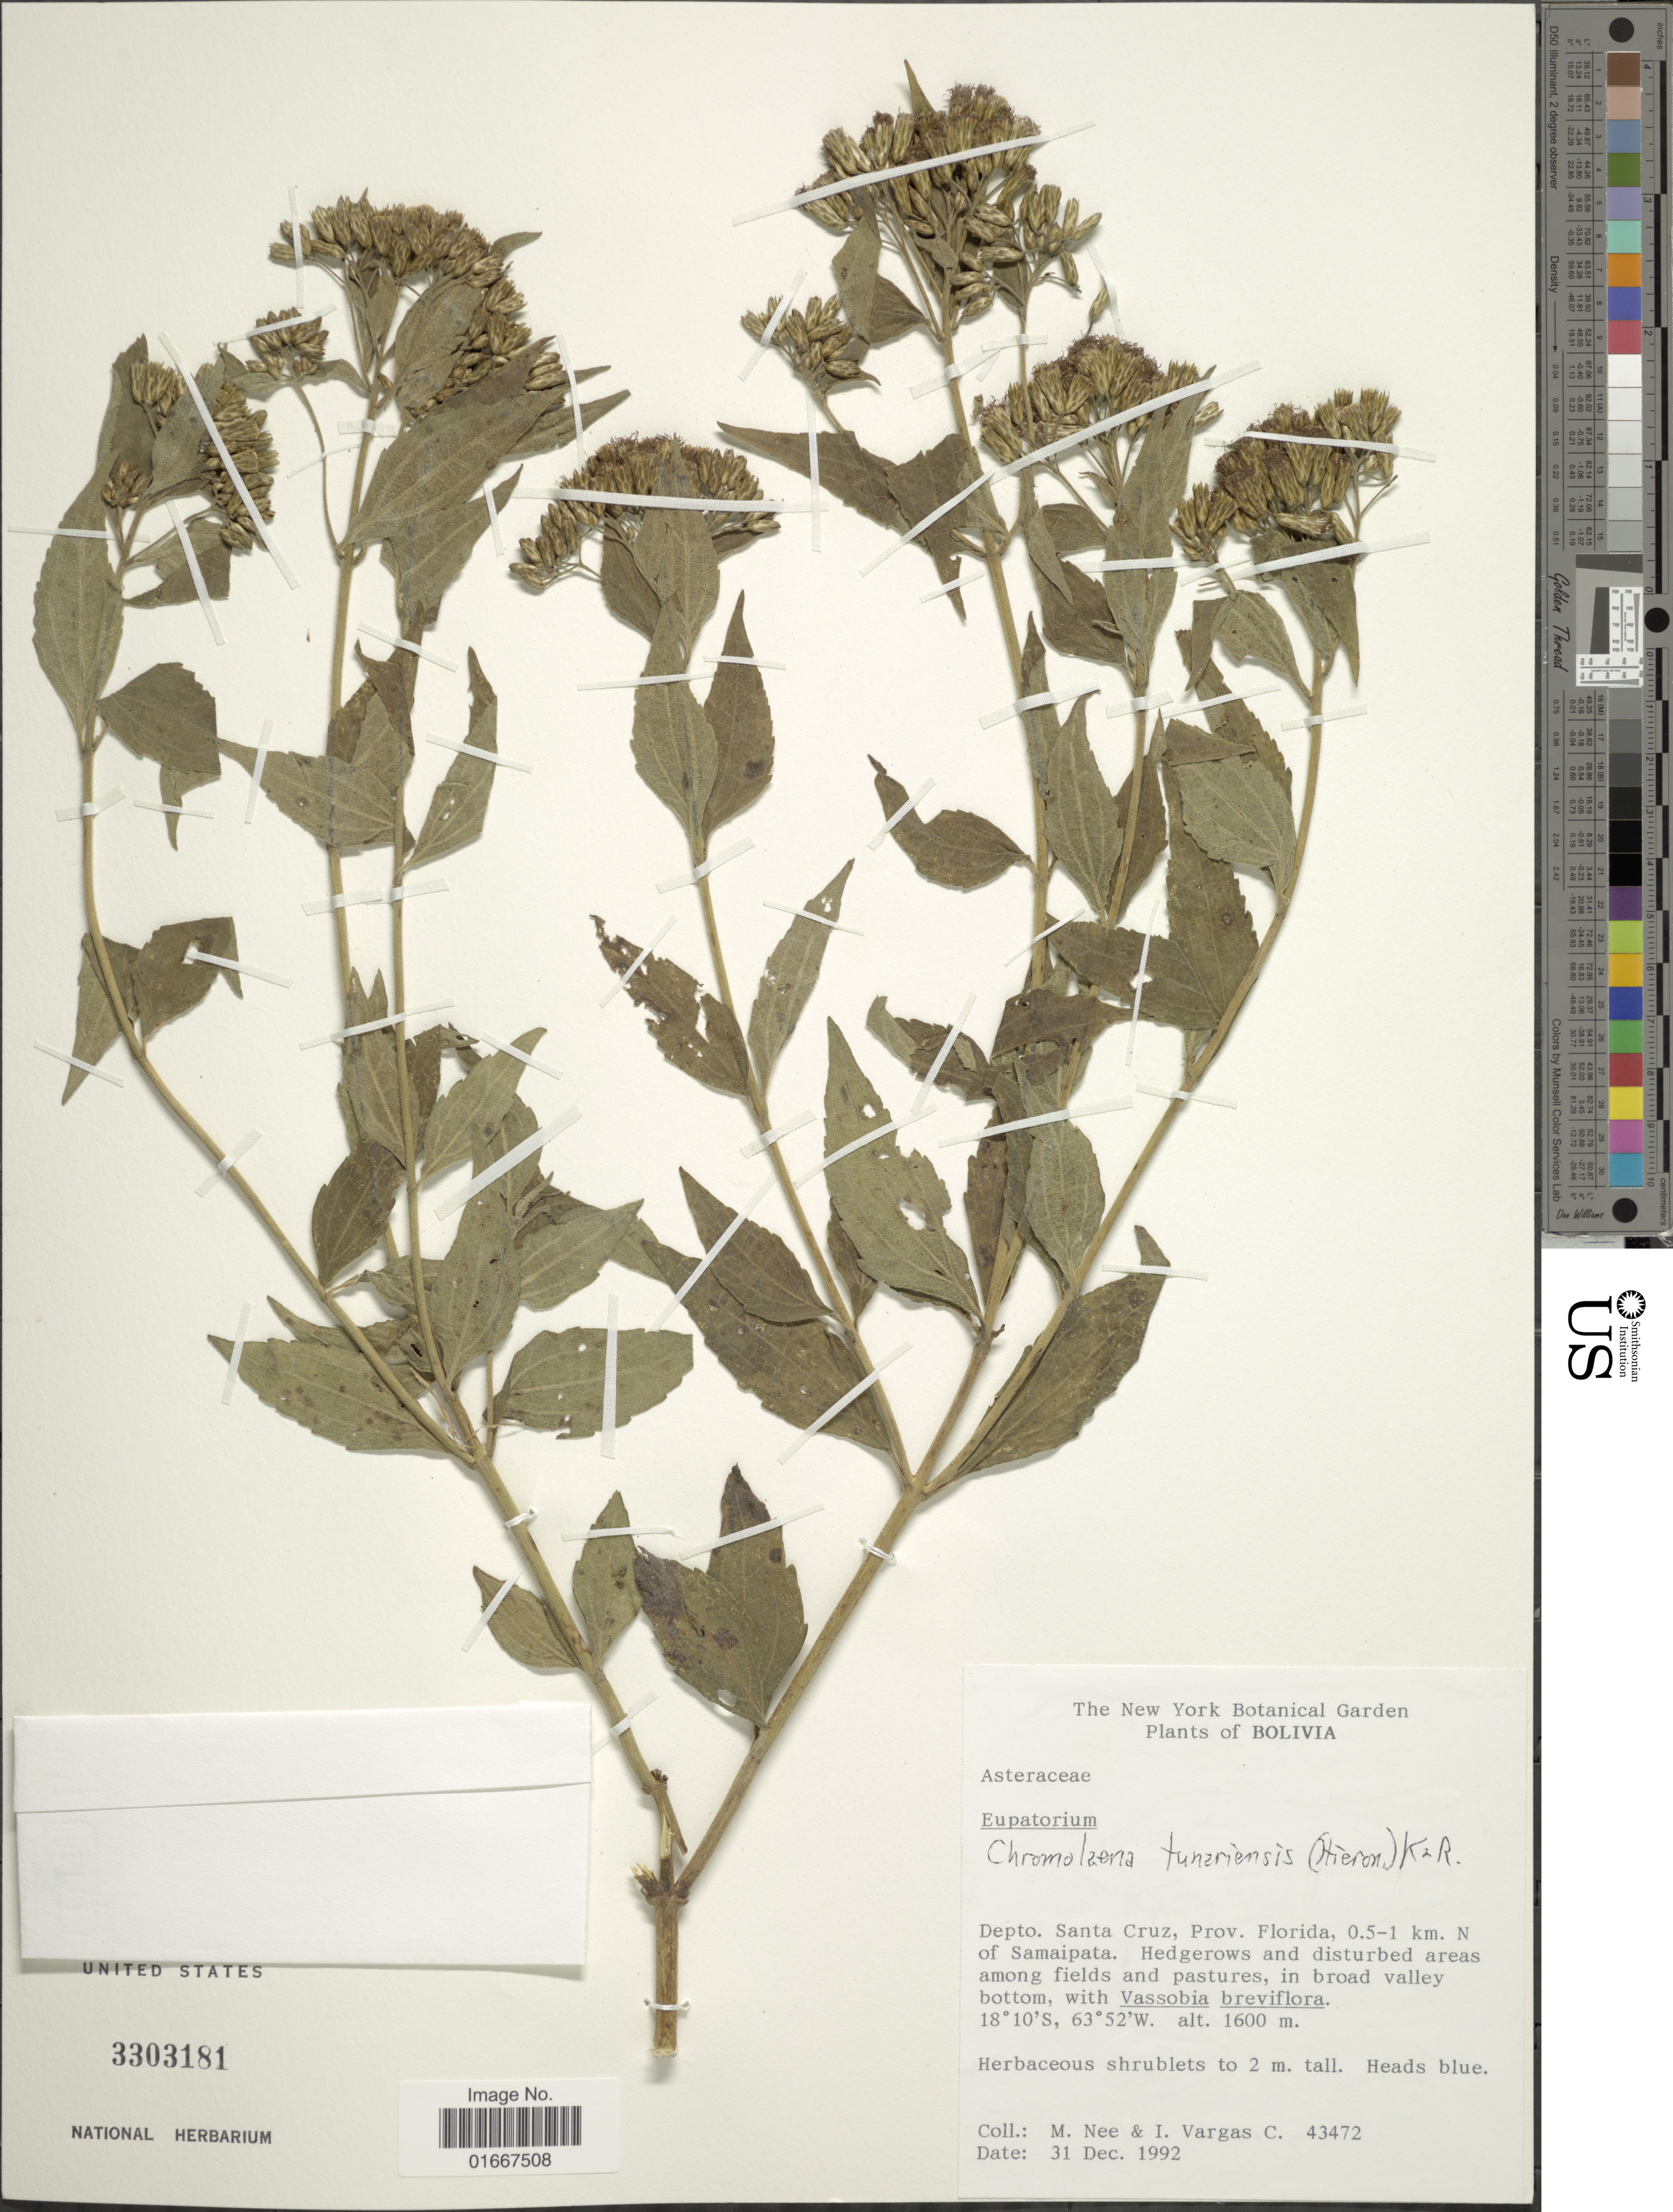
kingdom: Plantae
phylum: Tracheophyta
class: Magnoliopsida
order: Asterales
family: Asteraceae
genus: Chromolaena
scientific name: Chromolaena tunariensis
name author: (Hieron.) R.M. King & H. Rob.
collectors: M. Nee & I. Vargas C.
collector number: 43472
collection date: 1992-12-31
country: Bolivia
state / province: Santa Cruz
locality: Prov. Florida, 0.5-1 km. N of Samaipata.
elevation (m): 1600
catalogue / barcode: US 3303181